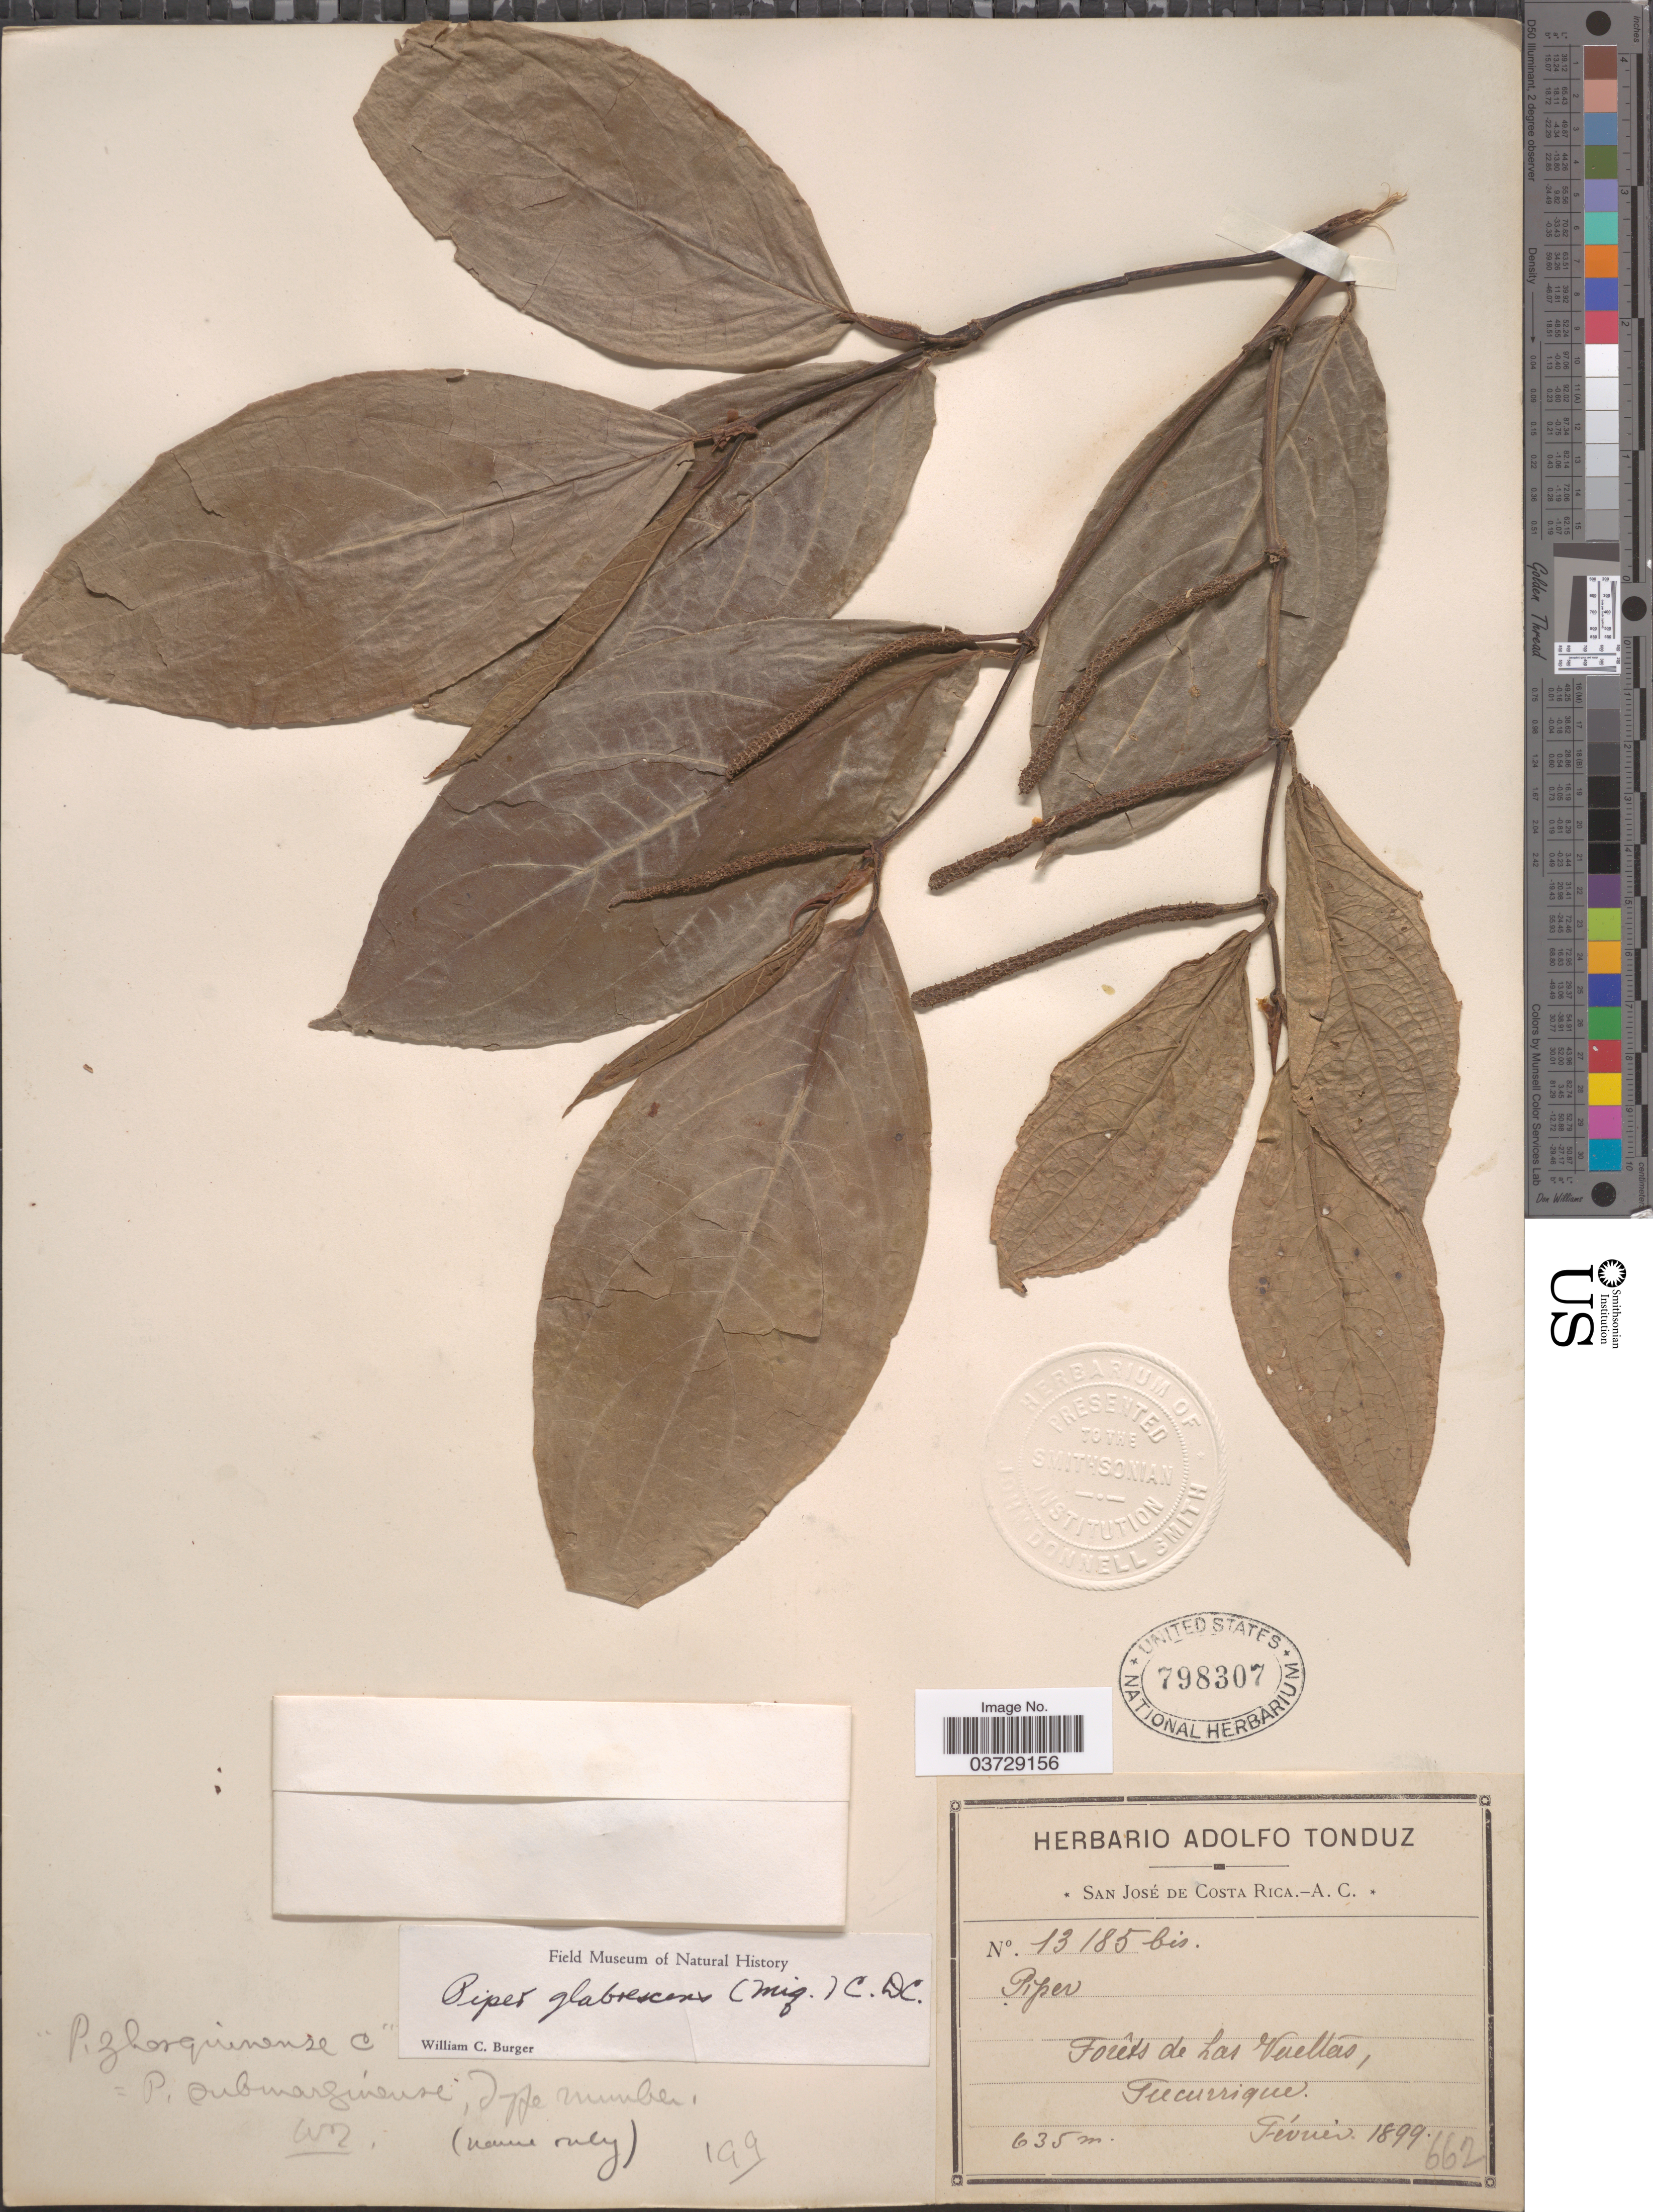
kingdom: Plantae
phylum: Tracheophyta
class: Magnoliopsida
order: Piperales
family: Piperaceae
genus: Piper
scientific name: Piper glabrescens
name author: (Miq.) C. DC.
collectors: ex Herb. Adolfo Tonduz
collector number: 13185bis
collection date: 1899-02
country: Costa Rica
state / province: San José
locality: Forêts de Las Vueltas, Tucurrique.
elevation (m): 635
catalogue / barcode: US 798307